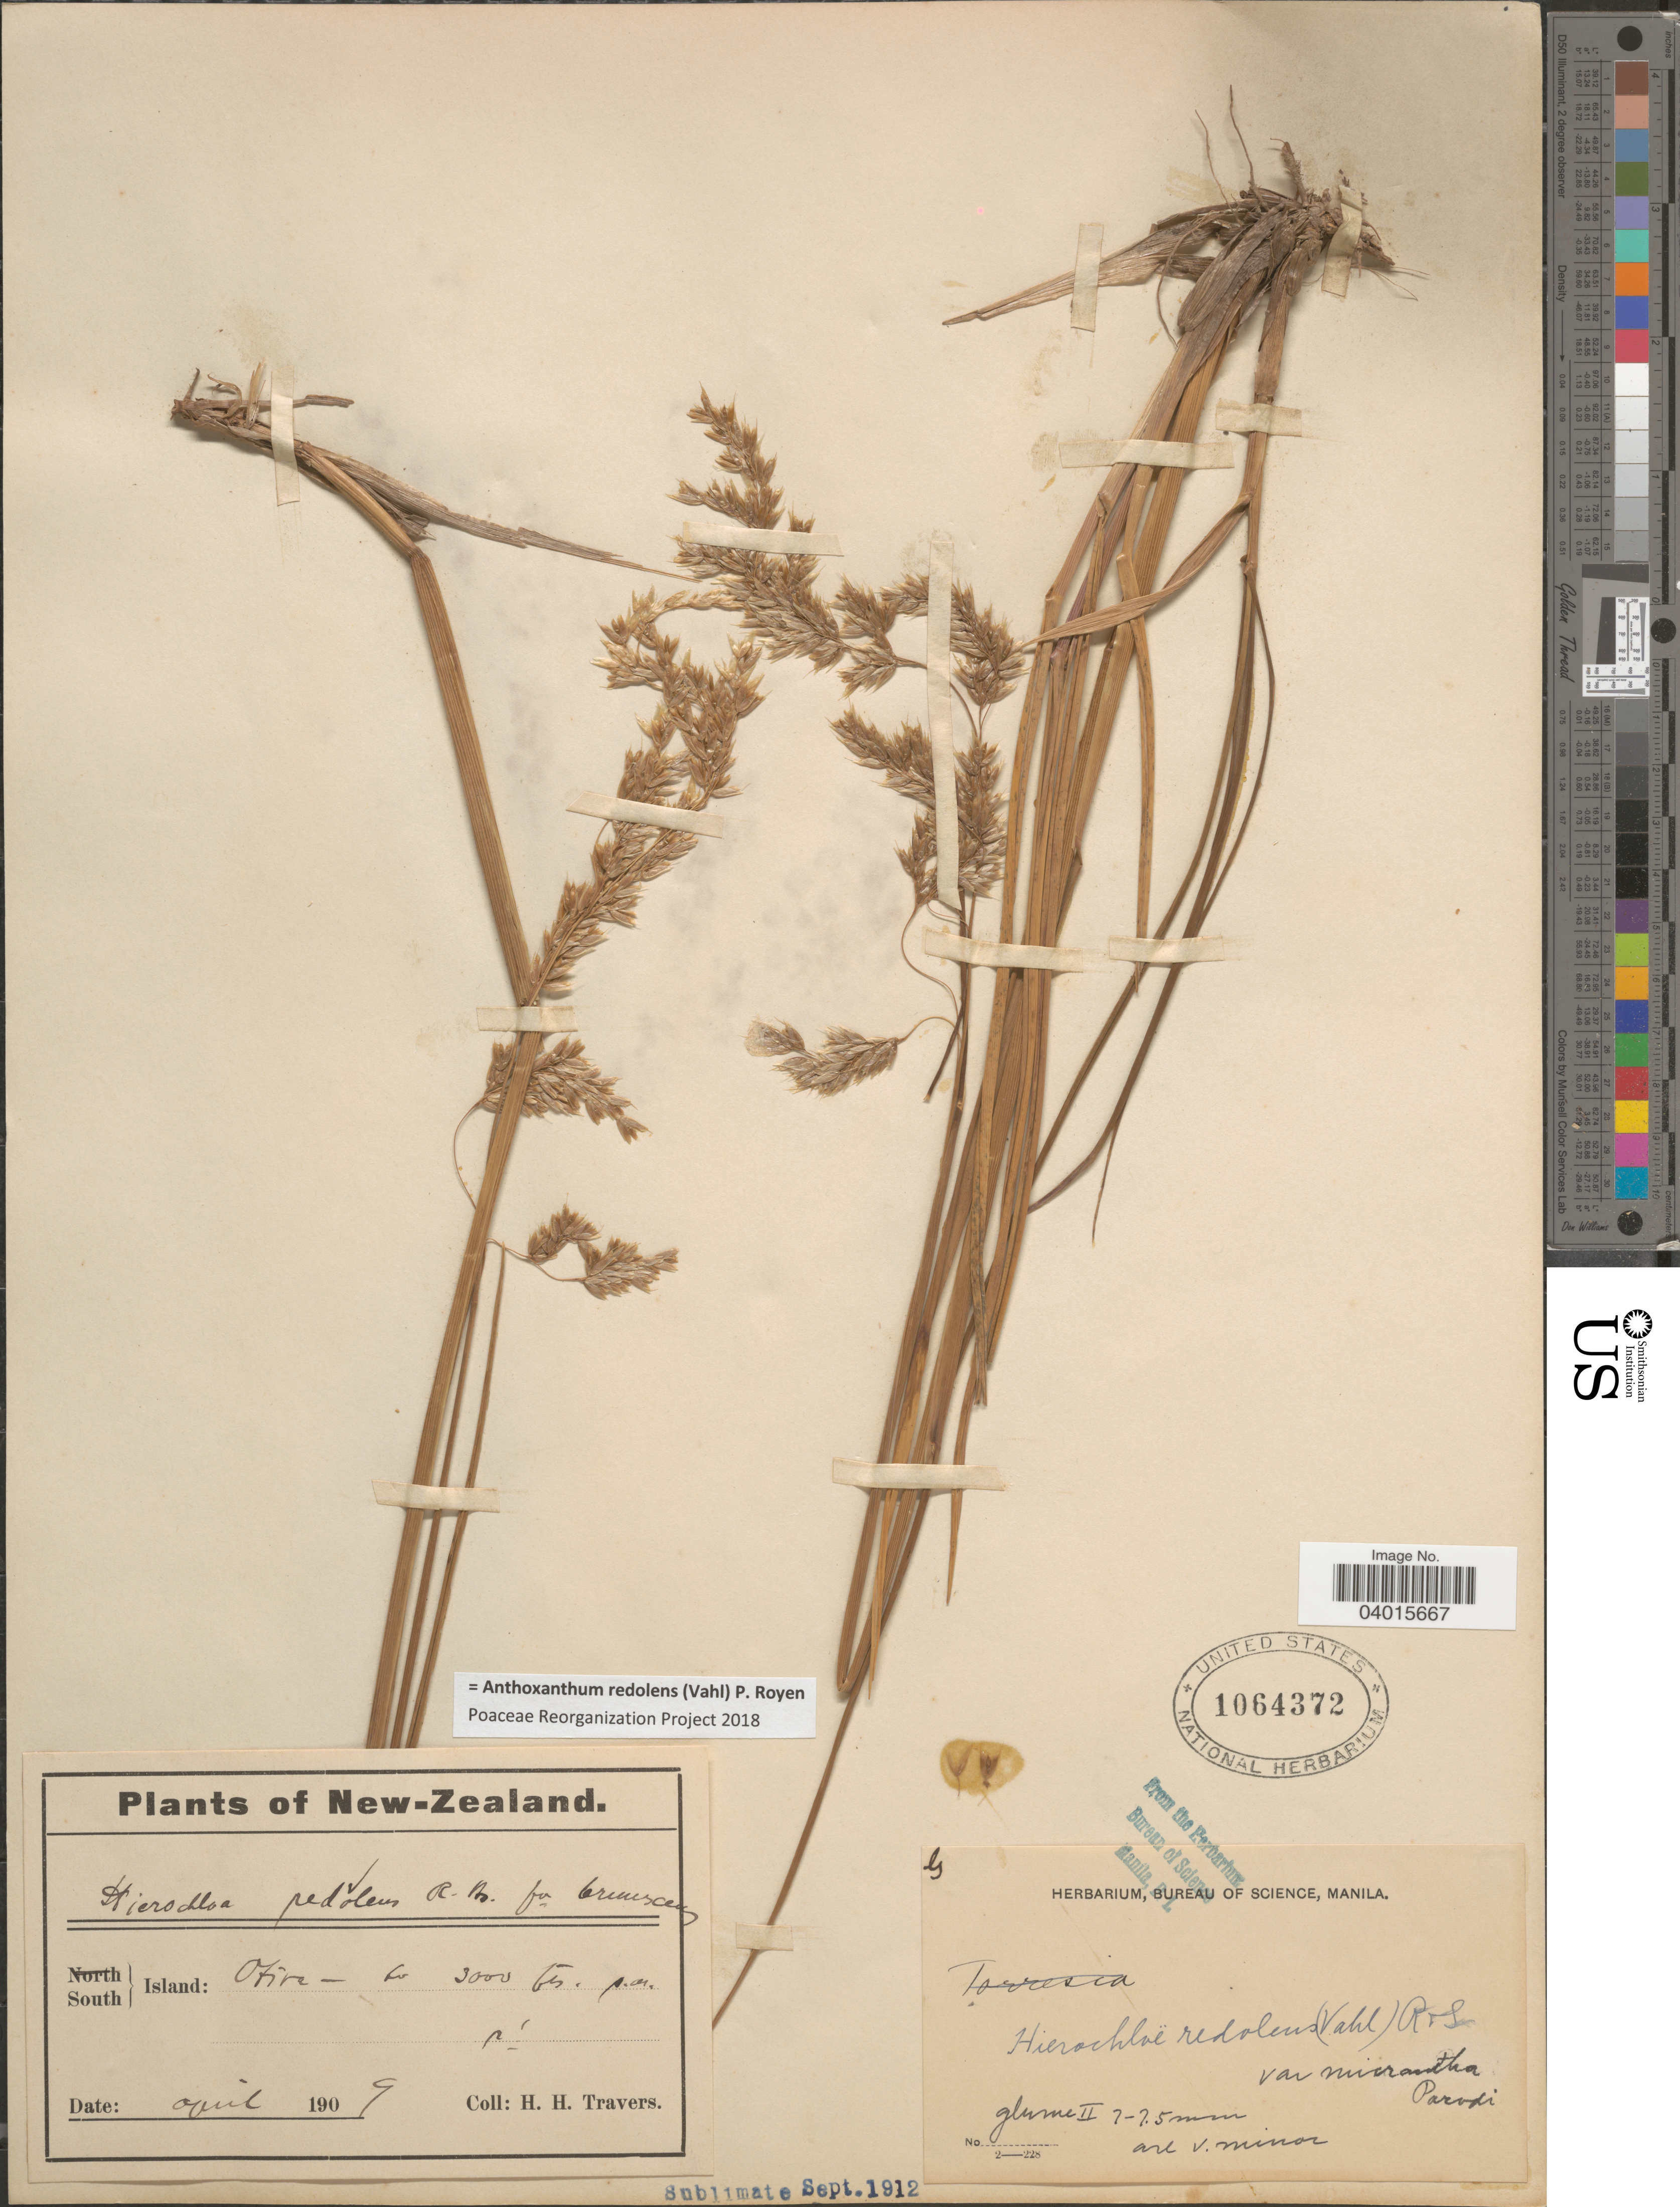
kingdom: Plantae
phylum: Tracheophyta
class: Liliopsida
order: Poales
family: Poaceae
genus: Anthoxanthum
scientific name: Anthoxanthum redolens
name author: (Vahl) P. Royen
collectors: H. Travers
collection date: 1909-04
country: New Zealand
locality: South Island: Otira.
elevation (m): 914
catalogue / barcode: US 1064372